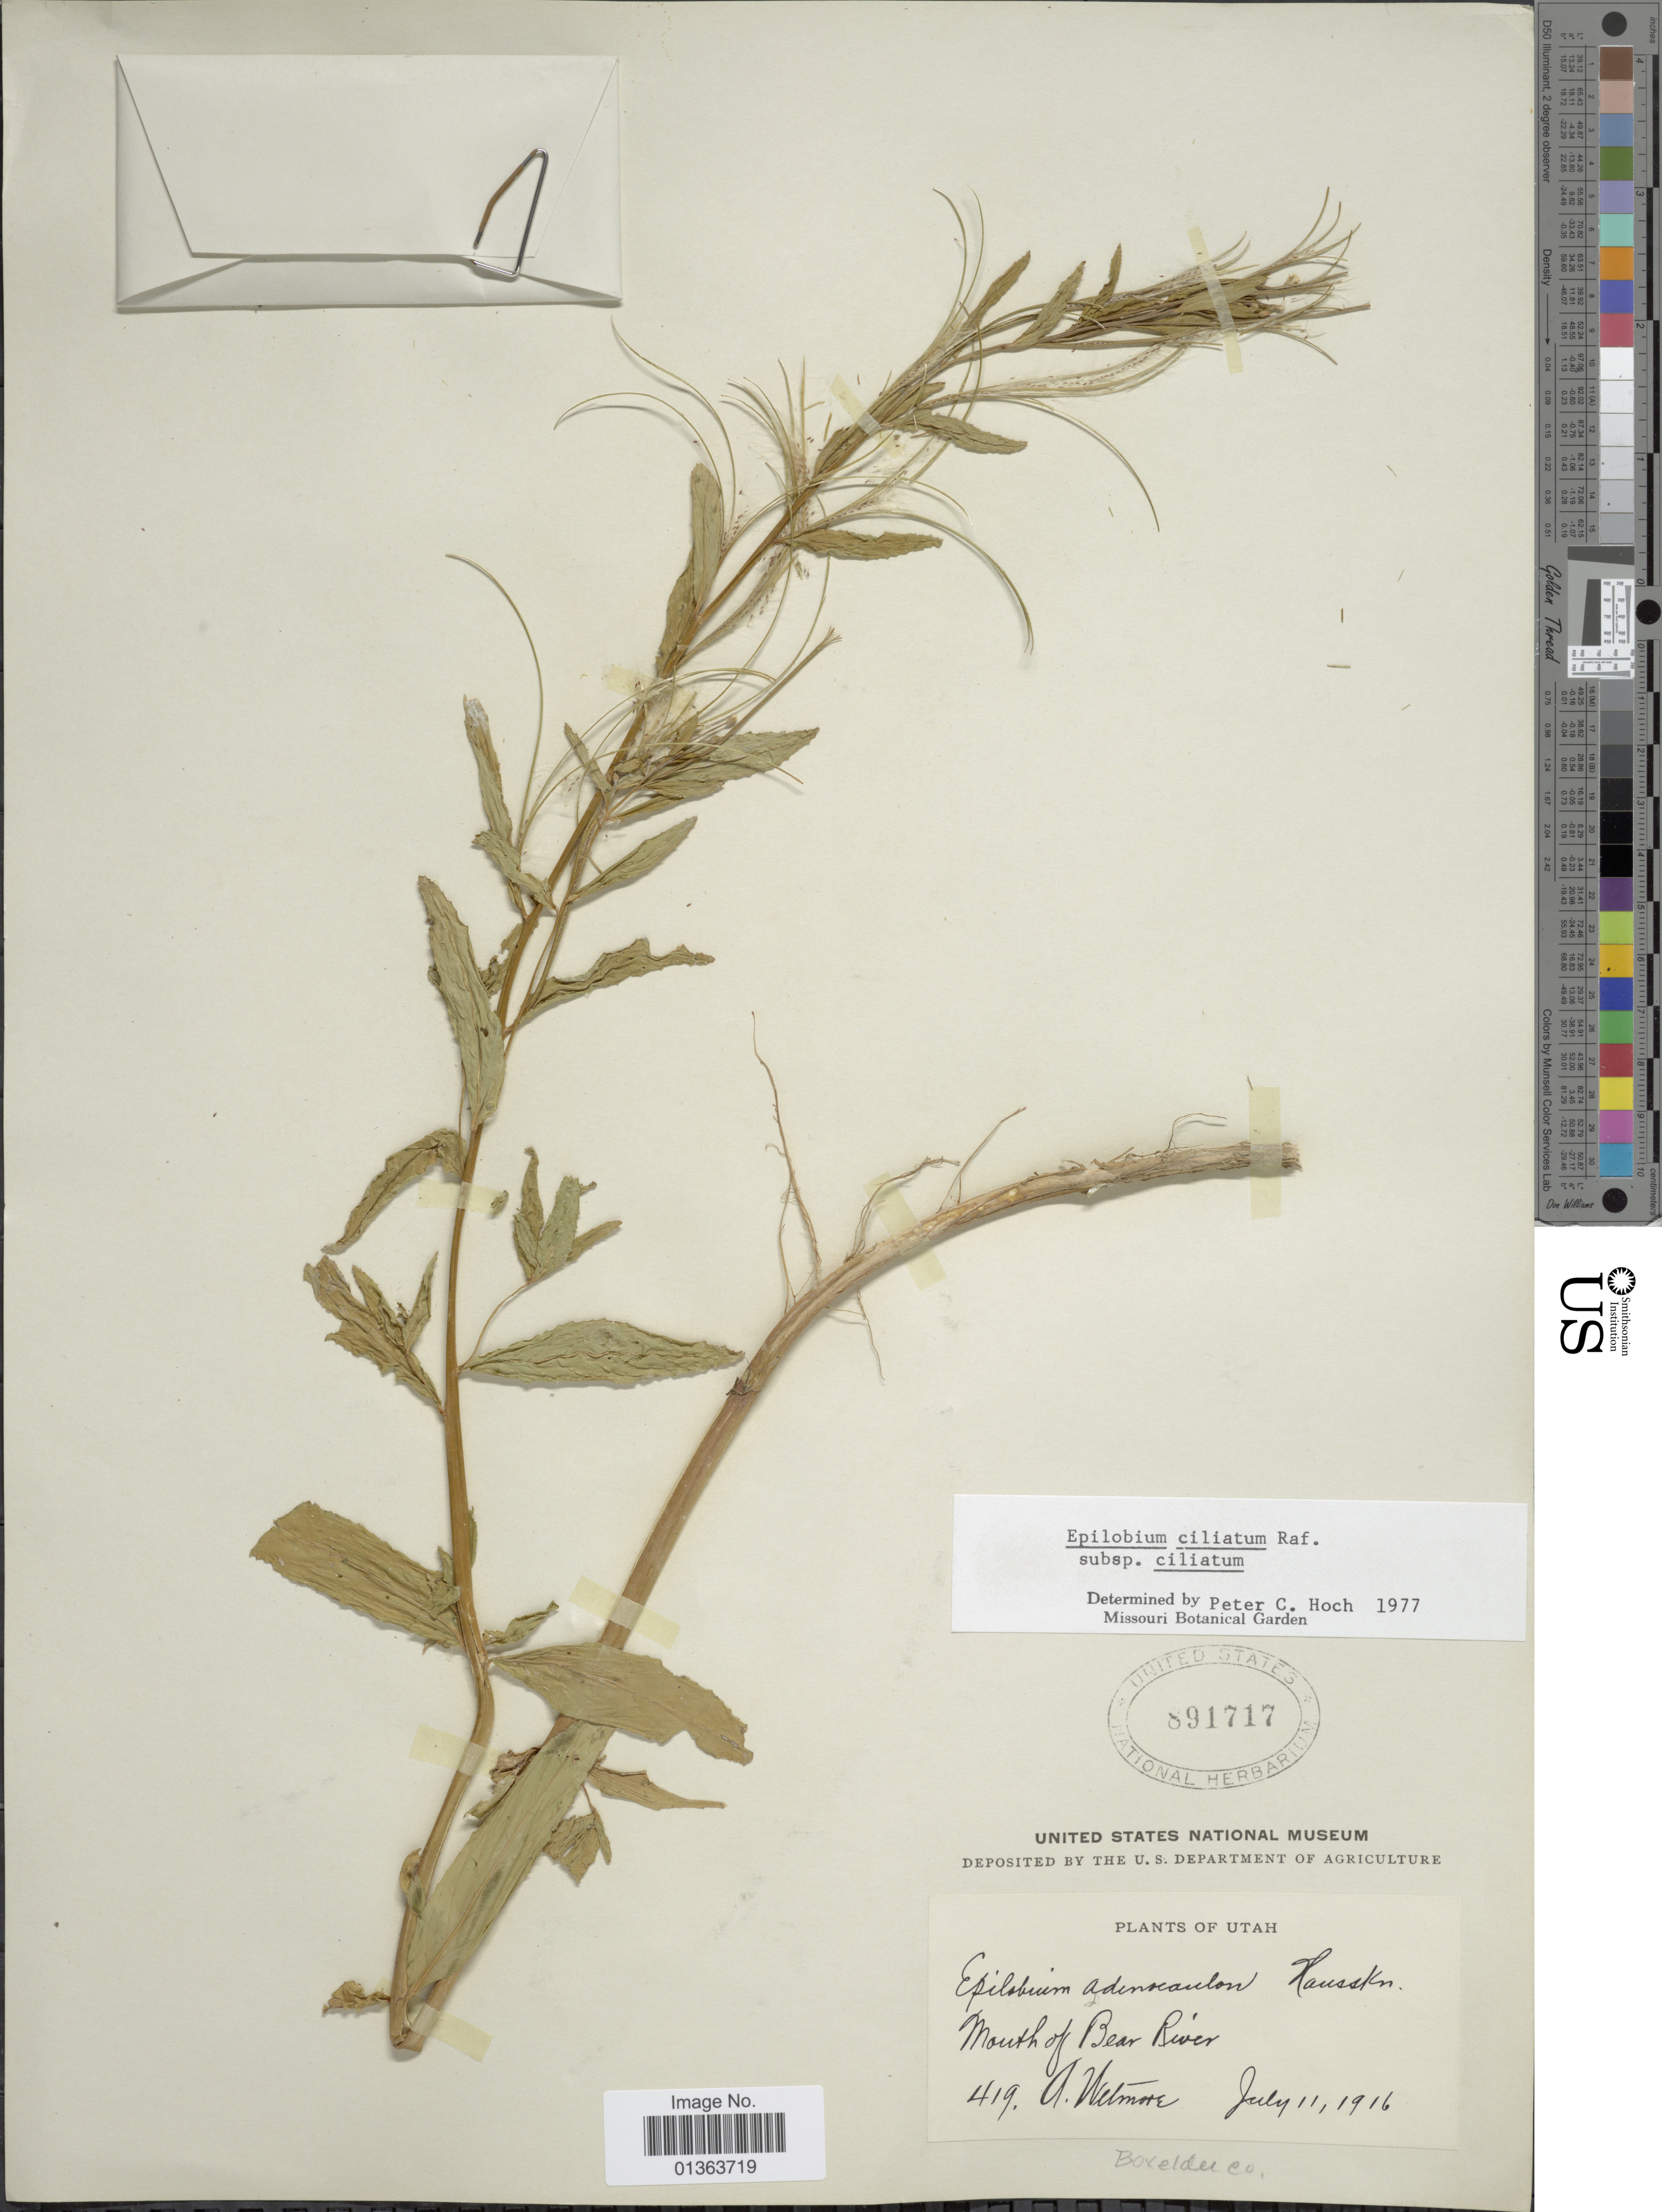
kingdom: Plantae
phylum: Tracheophyta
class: Magnoliopsida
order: Myrtales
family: Onagraceae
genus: Epilobium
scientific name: Epilobium ciliatum subsp. ciliatum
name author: Raf.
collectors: A. Wetmore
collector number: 419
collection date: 1916-07-11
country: United States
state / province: Utah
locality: Mouth of Bear River.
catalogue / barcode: US 891717